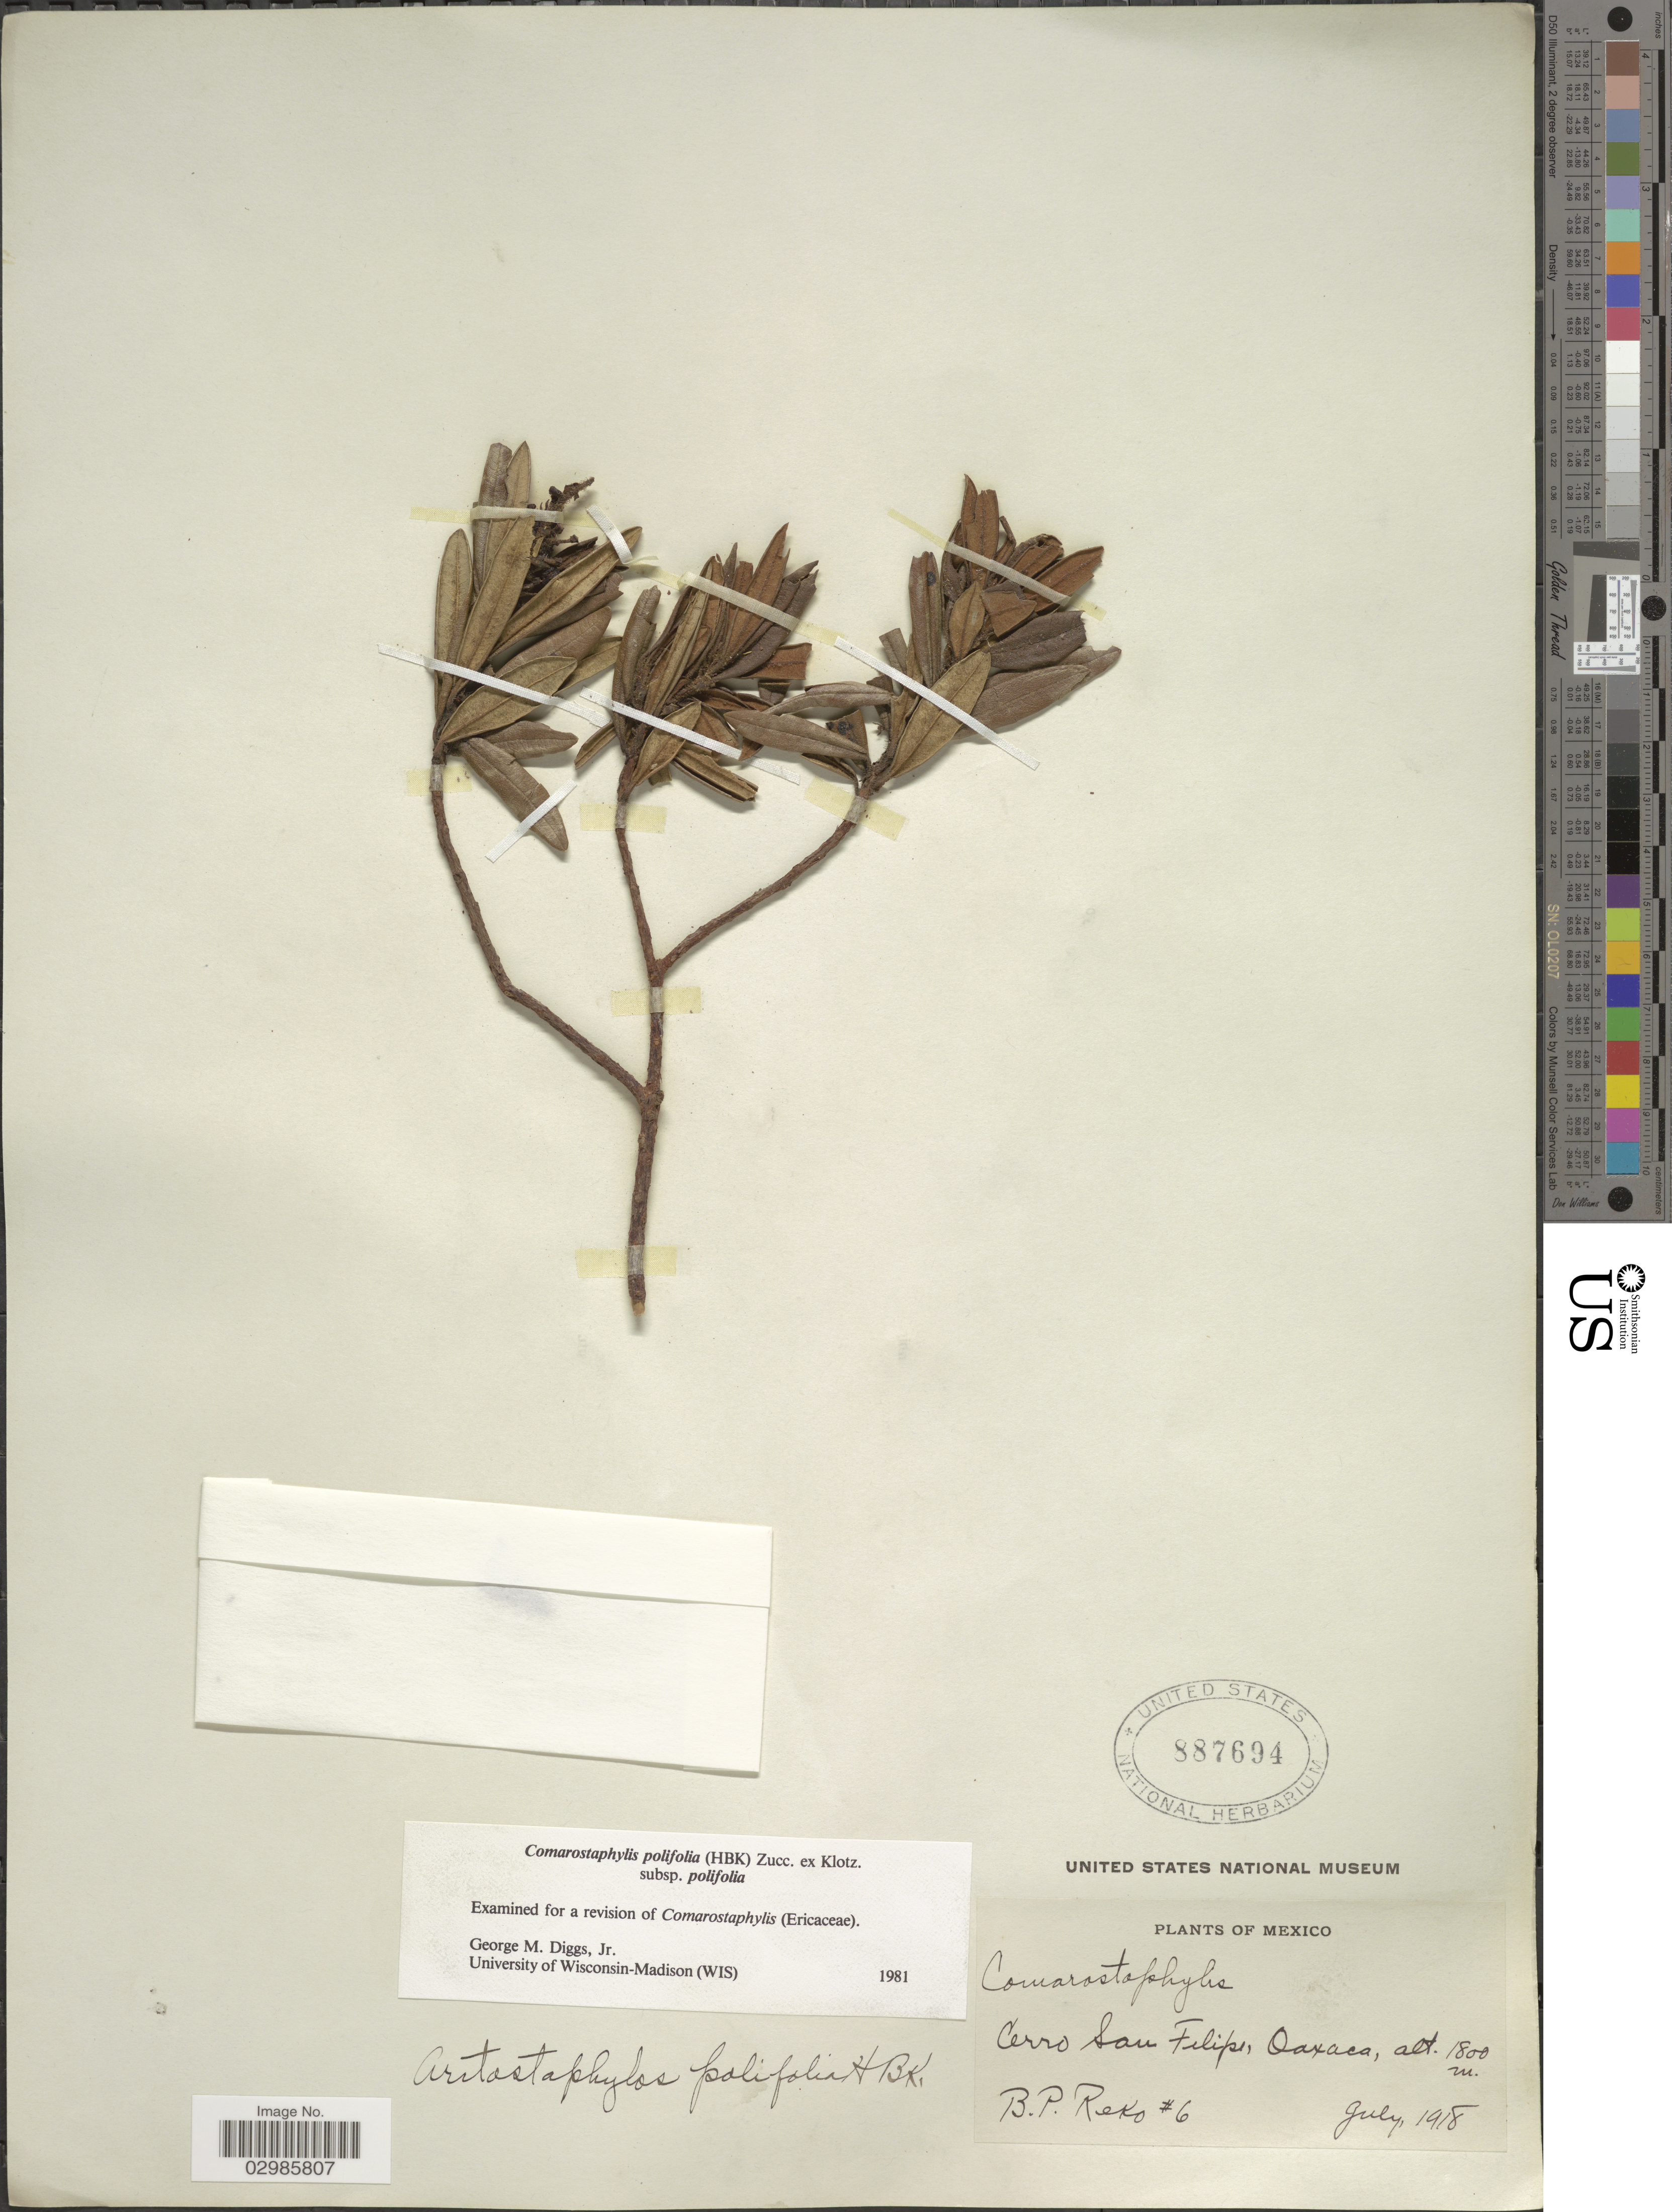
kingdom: Plantae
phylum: Tracheophyta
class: Magnoliopsida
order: Ericales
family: Ericaceae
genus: Comarostaphylis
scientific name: Comarostaphylis polifolia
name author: (Kunth) Zucc. ex Klotzsch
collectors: B. P. Reko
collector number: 6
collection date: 1918-07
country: Mexico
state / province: Oaxaca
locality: Cerro San Felipe, Oaxaca.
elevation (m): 1800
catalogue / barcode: US 887694